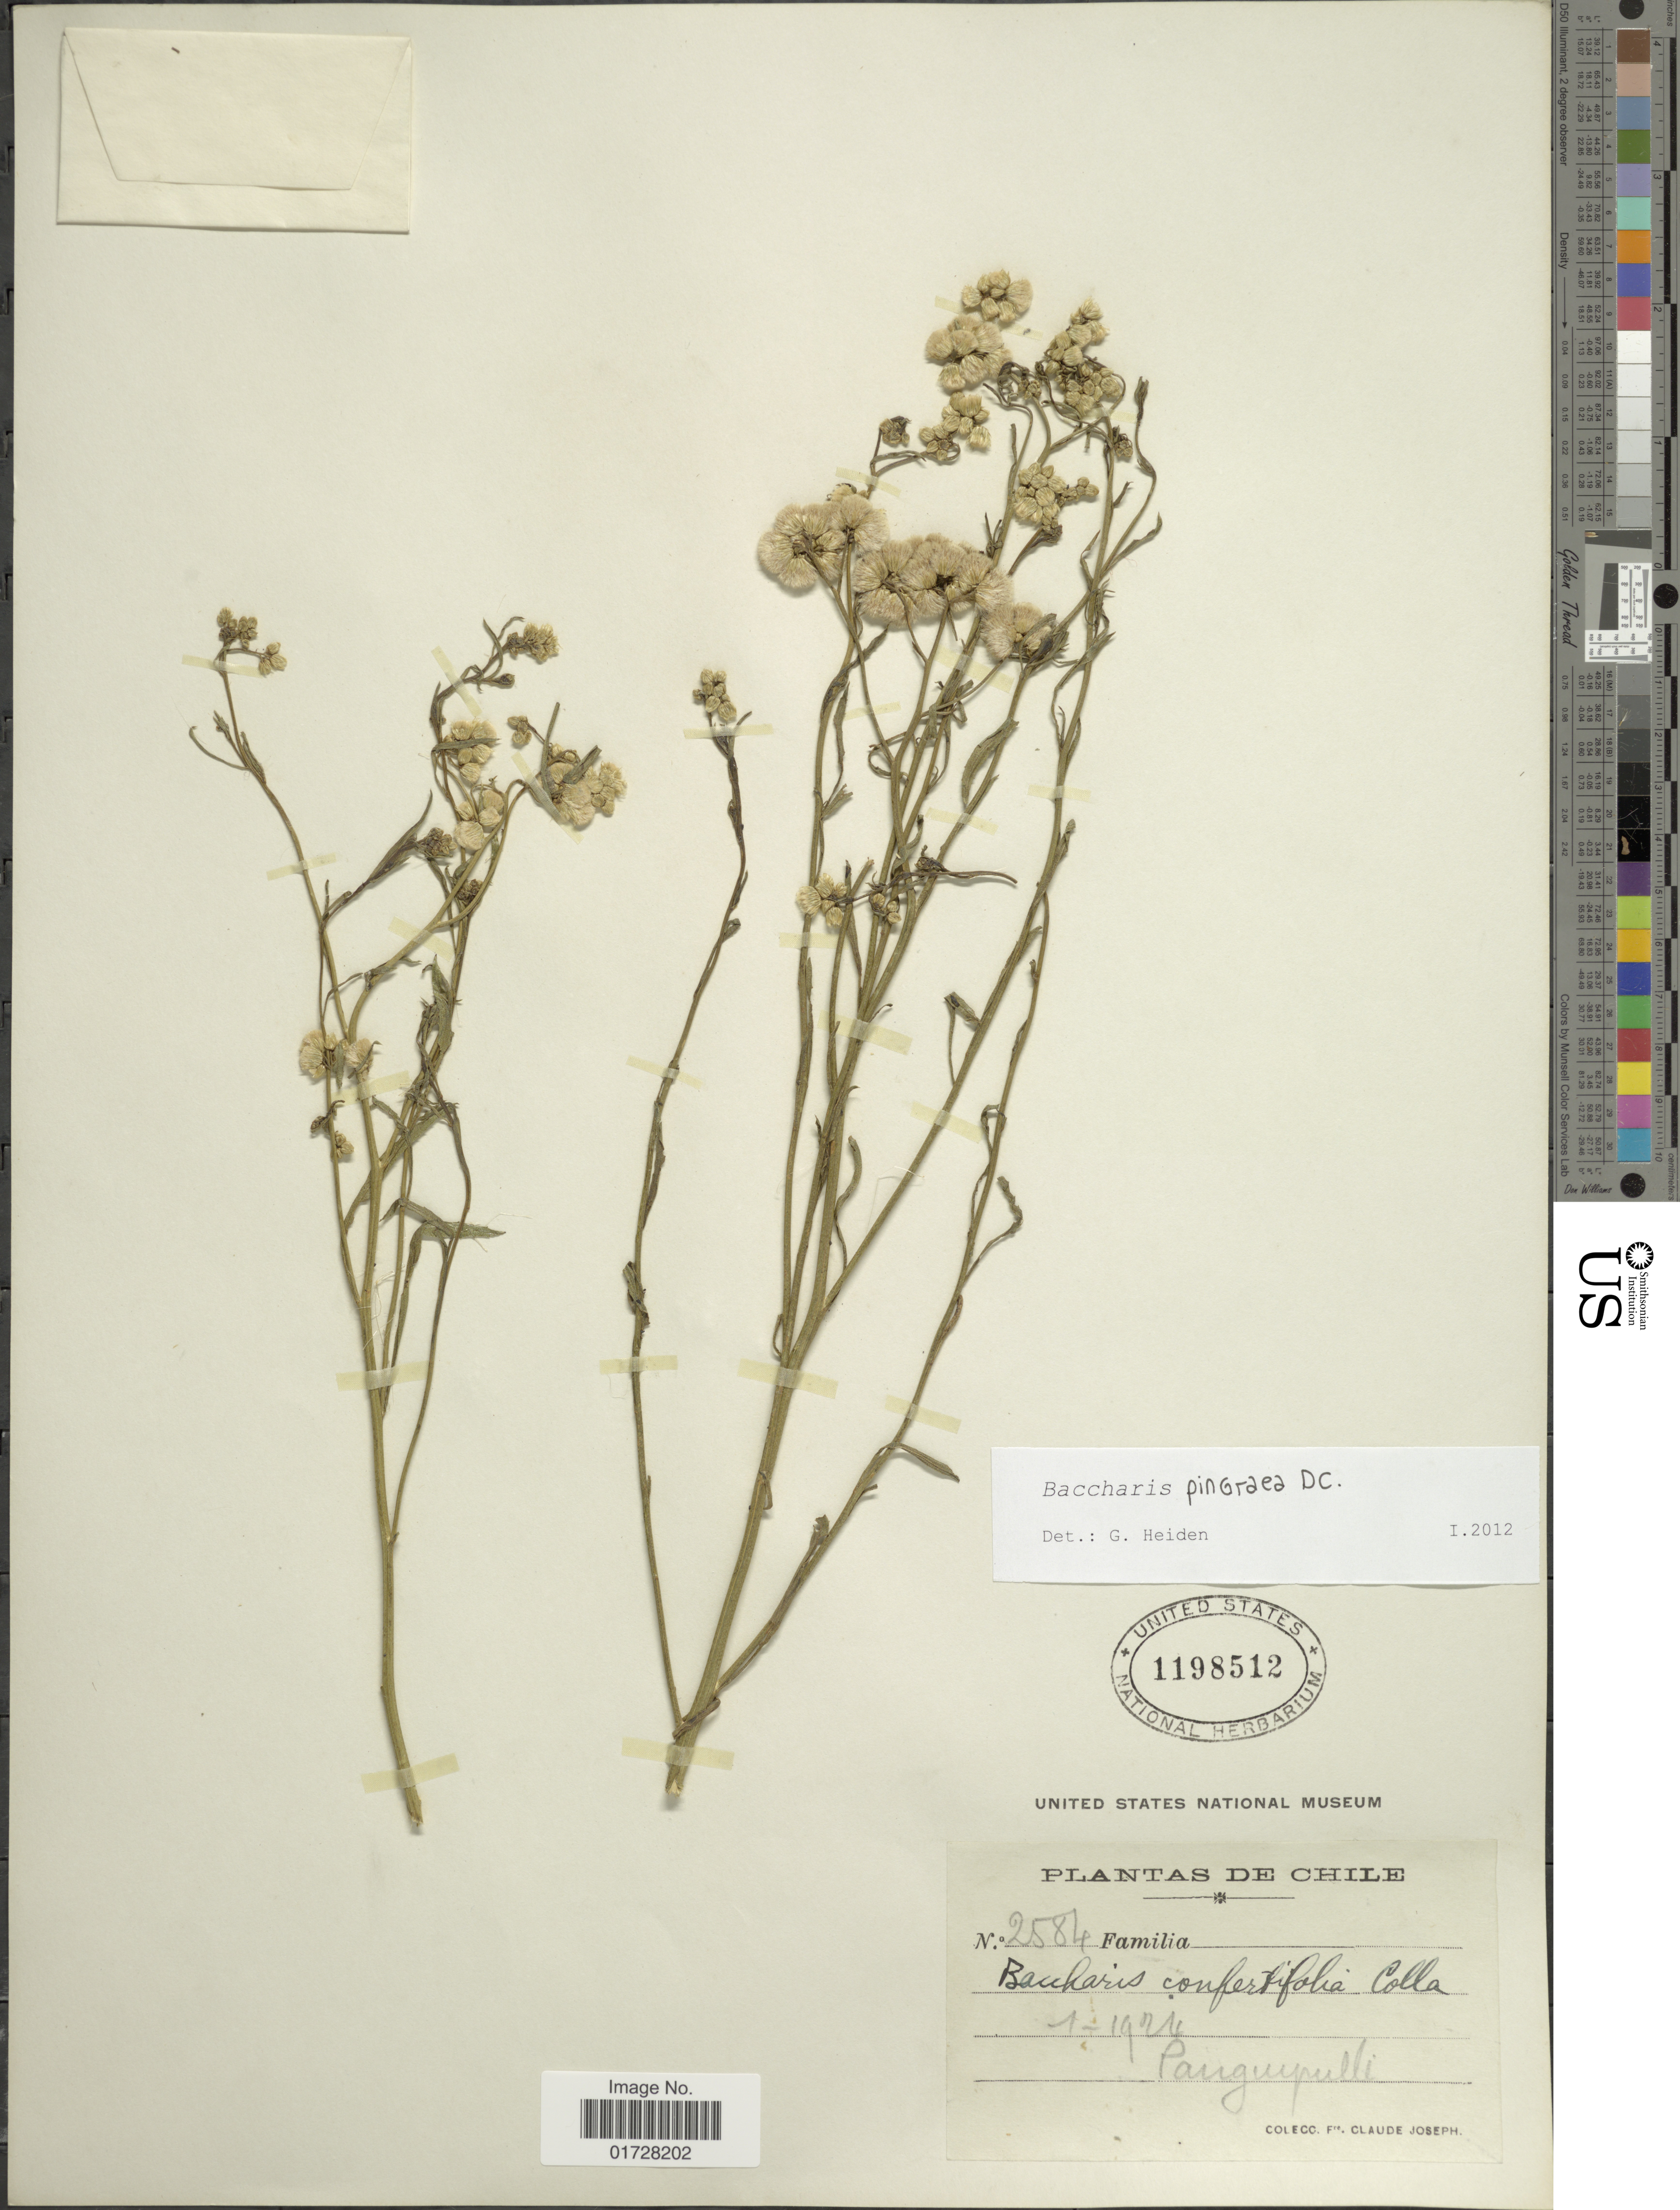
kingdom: Plantae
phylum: Tracheophyta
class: Magnoliopsida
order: Asterales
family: Asteraceae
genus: Baccharis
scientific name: Baccharis pingraea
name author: DC.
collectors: Bro. Claude-Joseph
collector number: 2584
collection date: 1924-01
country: Chile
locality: Panguipulli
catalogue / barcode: US 1198512